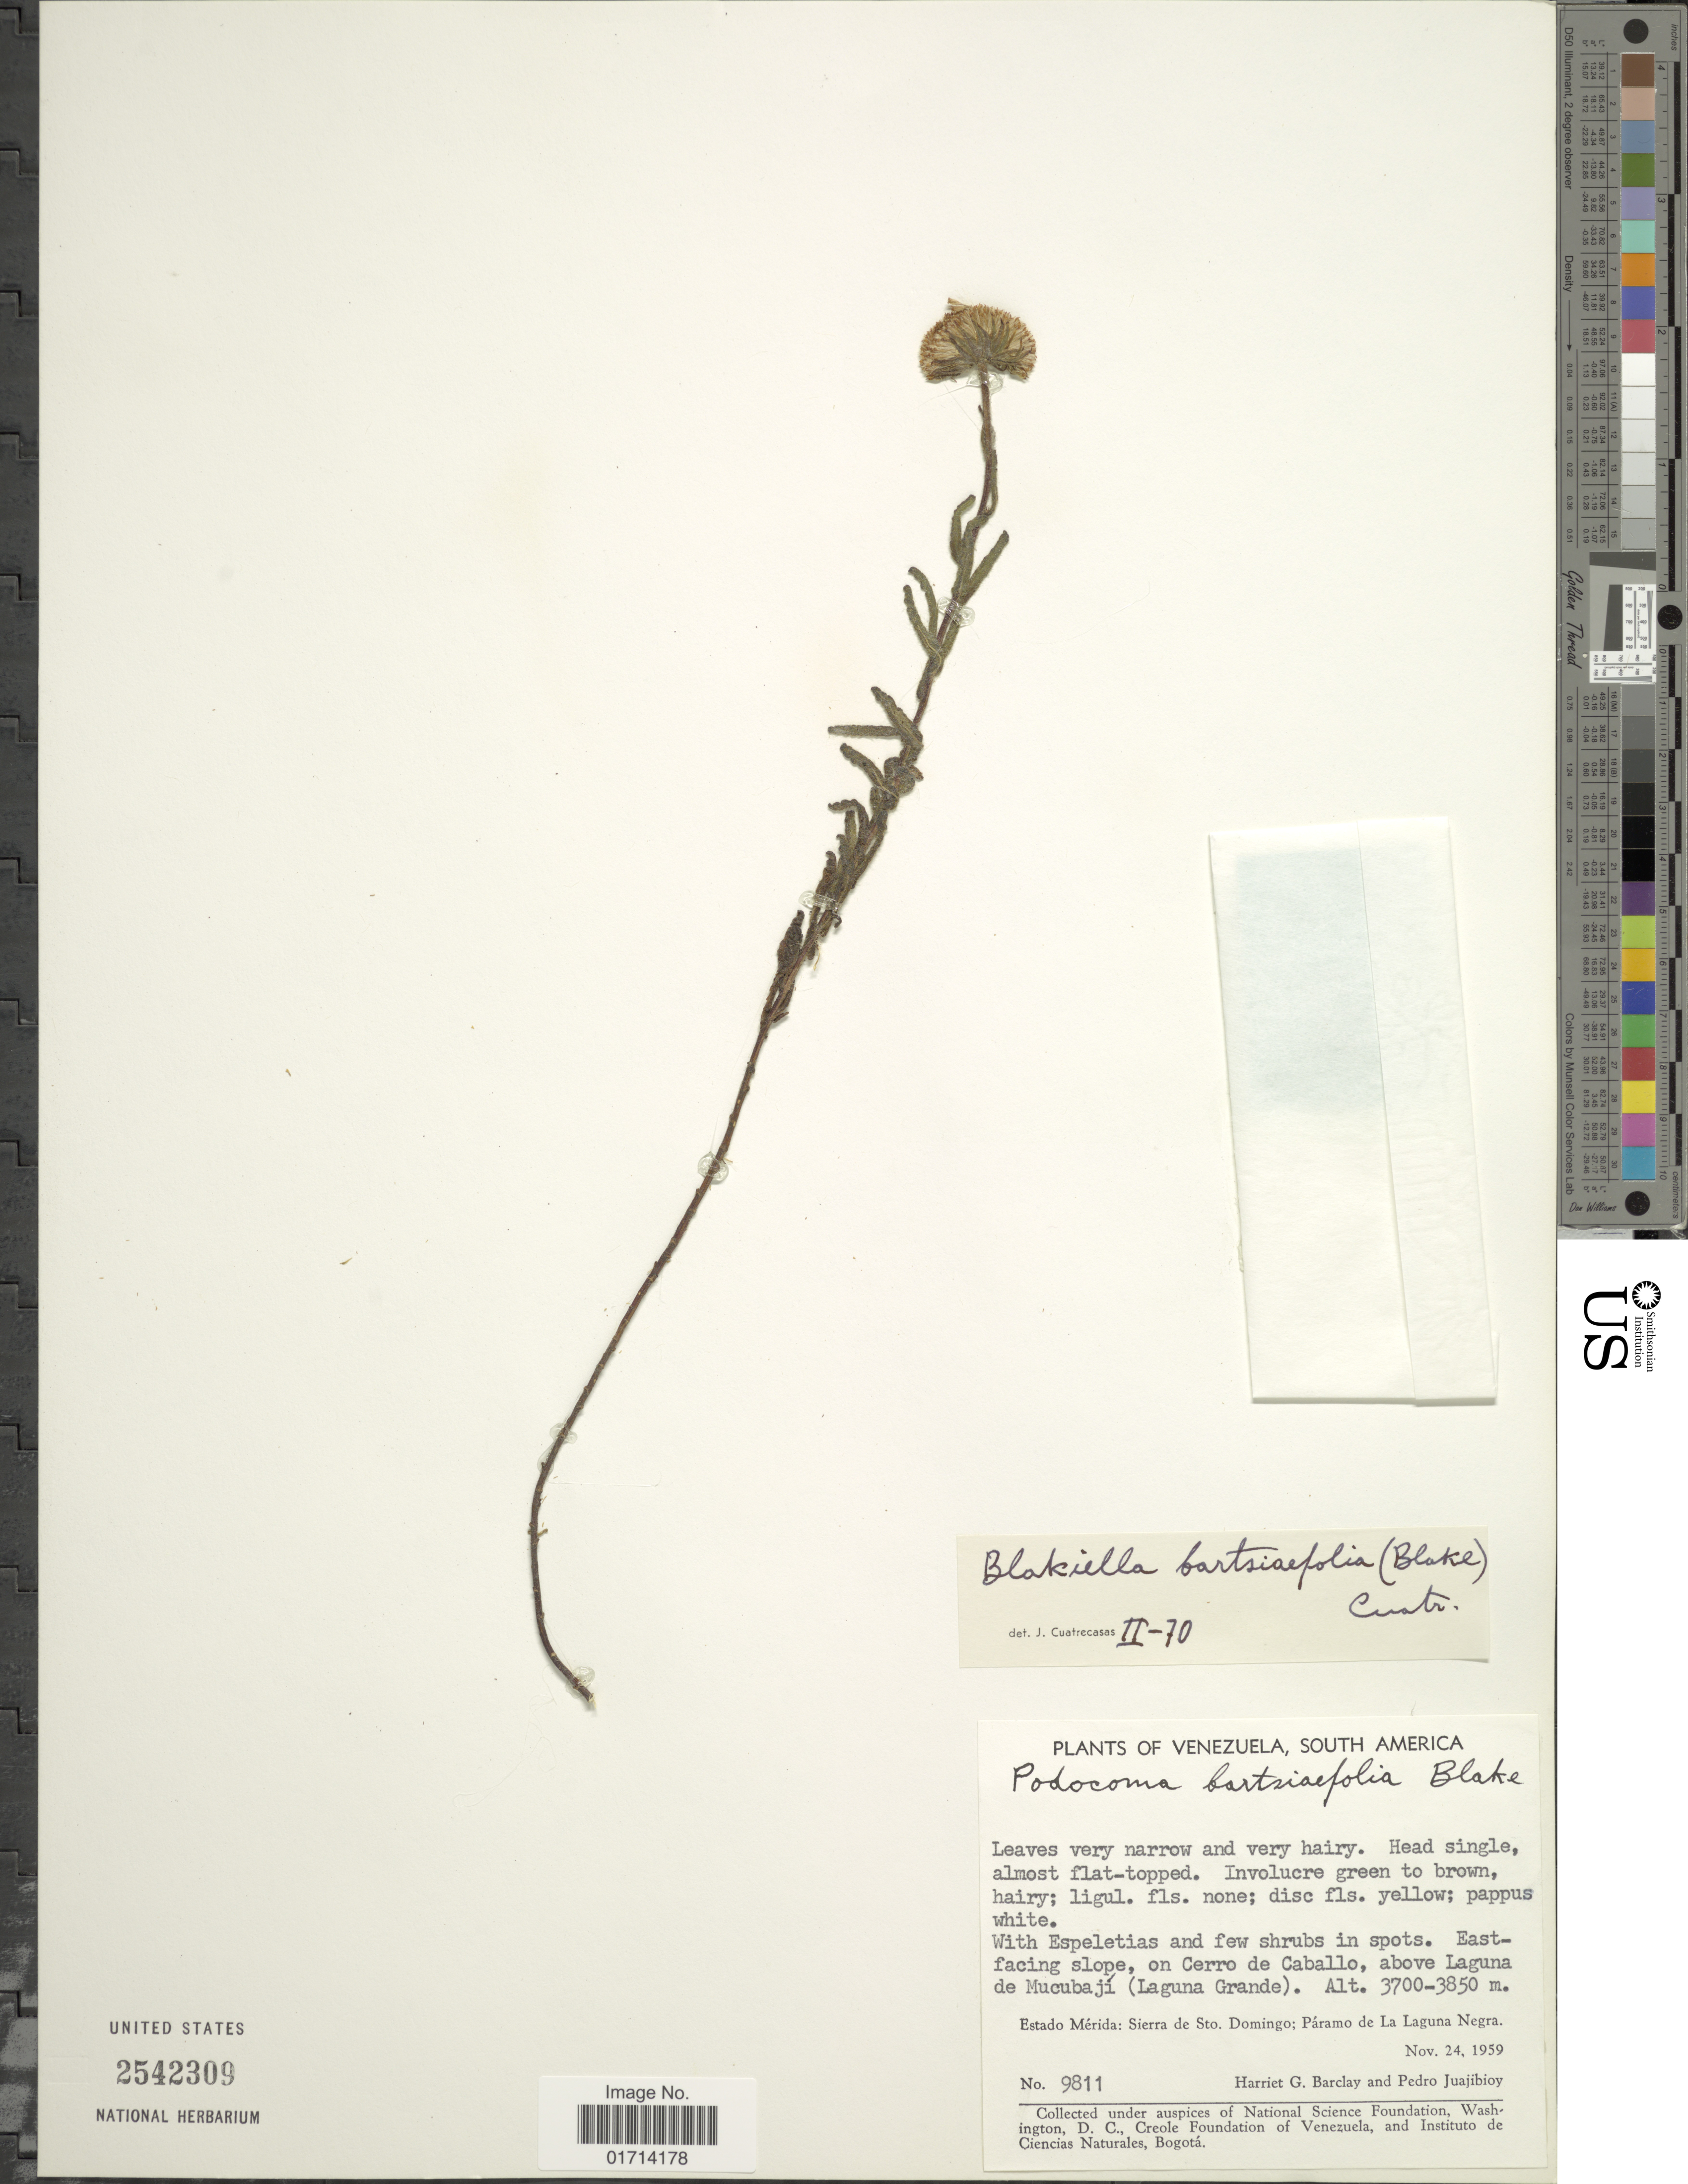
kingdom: Plantae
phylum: Tracheophyta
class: Magnoliopsida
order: Asterales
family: Asteraceae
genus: Blakiella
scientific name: Blakiella bartsiifolia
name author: (S.F. Blake) Cuatrec.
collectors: H. G. Barclay & P. Juajibioy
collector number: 9811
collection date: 1959-11-24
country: Venezuela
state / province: Mérida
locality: East-facing slope, on Cerro de Caballo, above Laguna de Mucubaji (Laguna Grande), Sierra de Sto. Domingo; Paramo de La Laguna Negra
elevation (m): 3700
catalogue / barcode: US 2542309